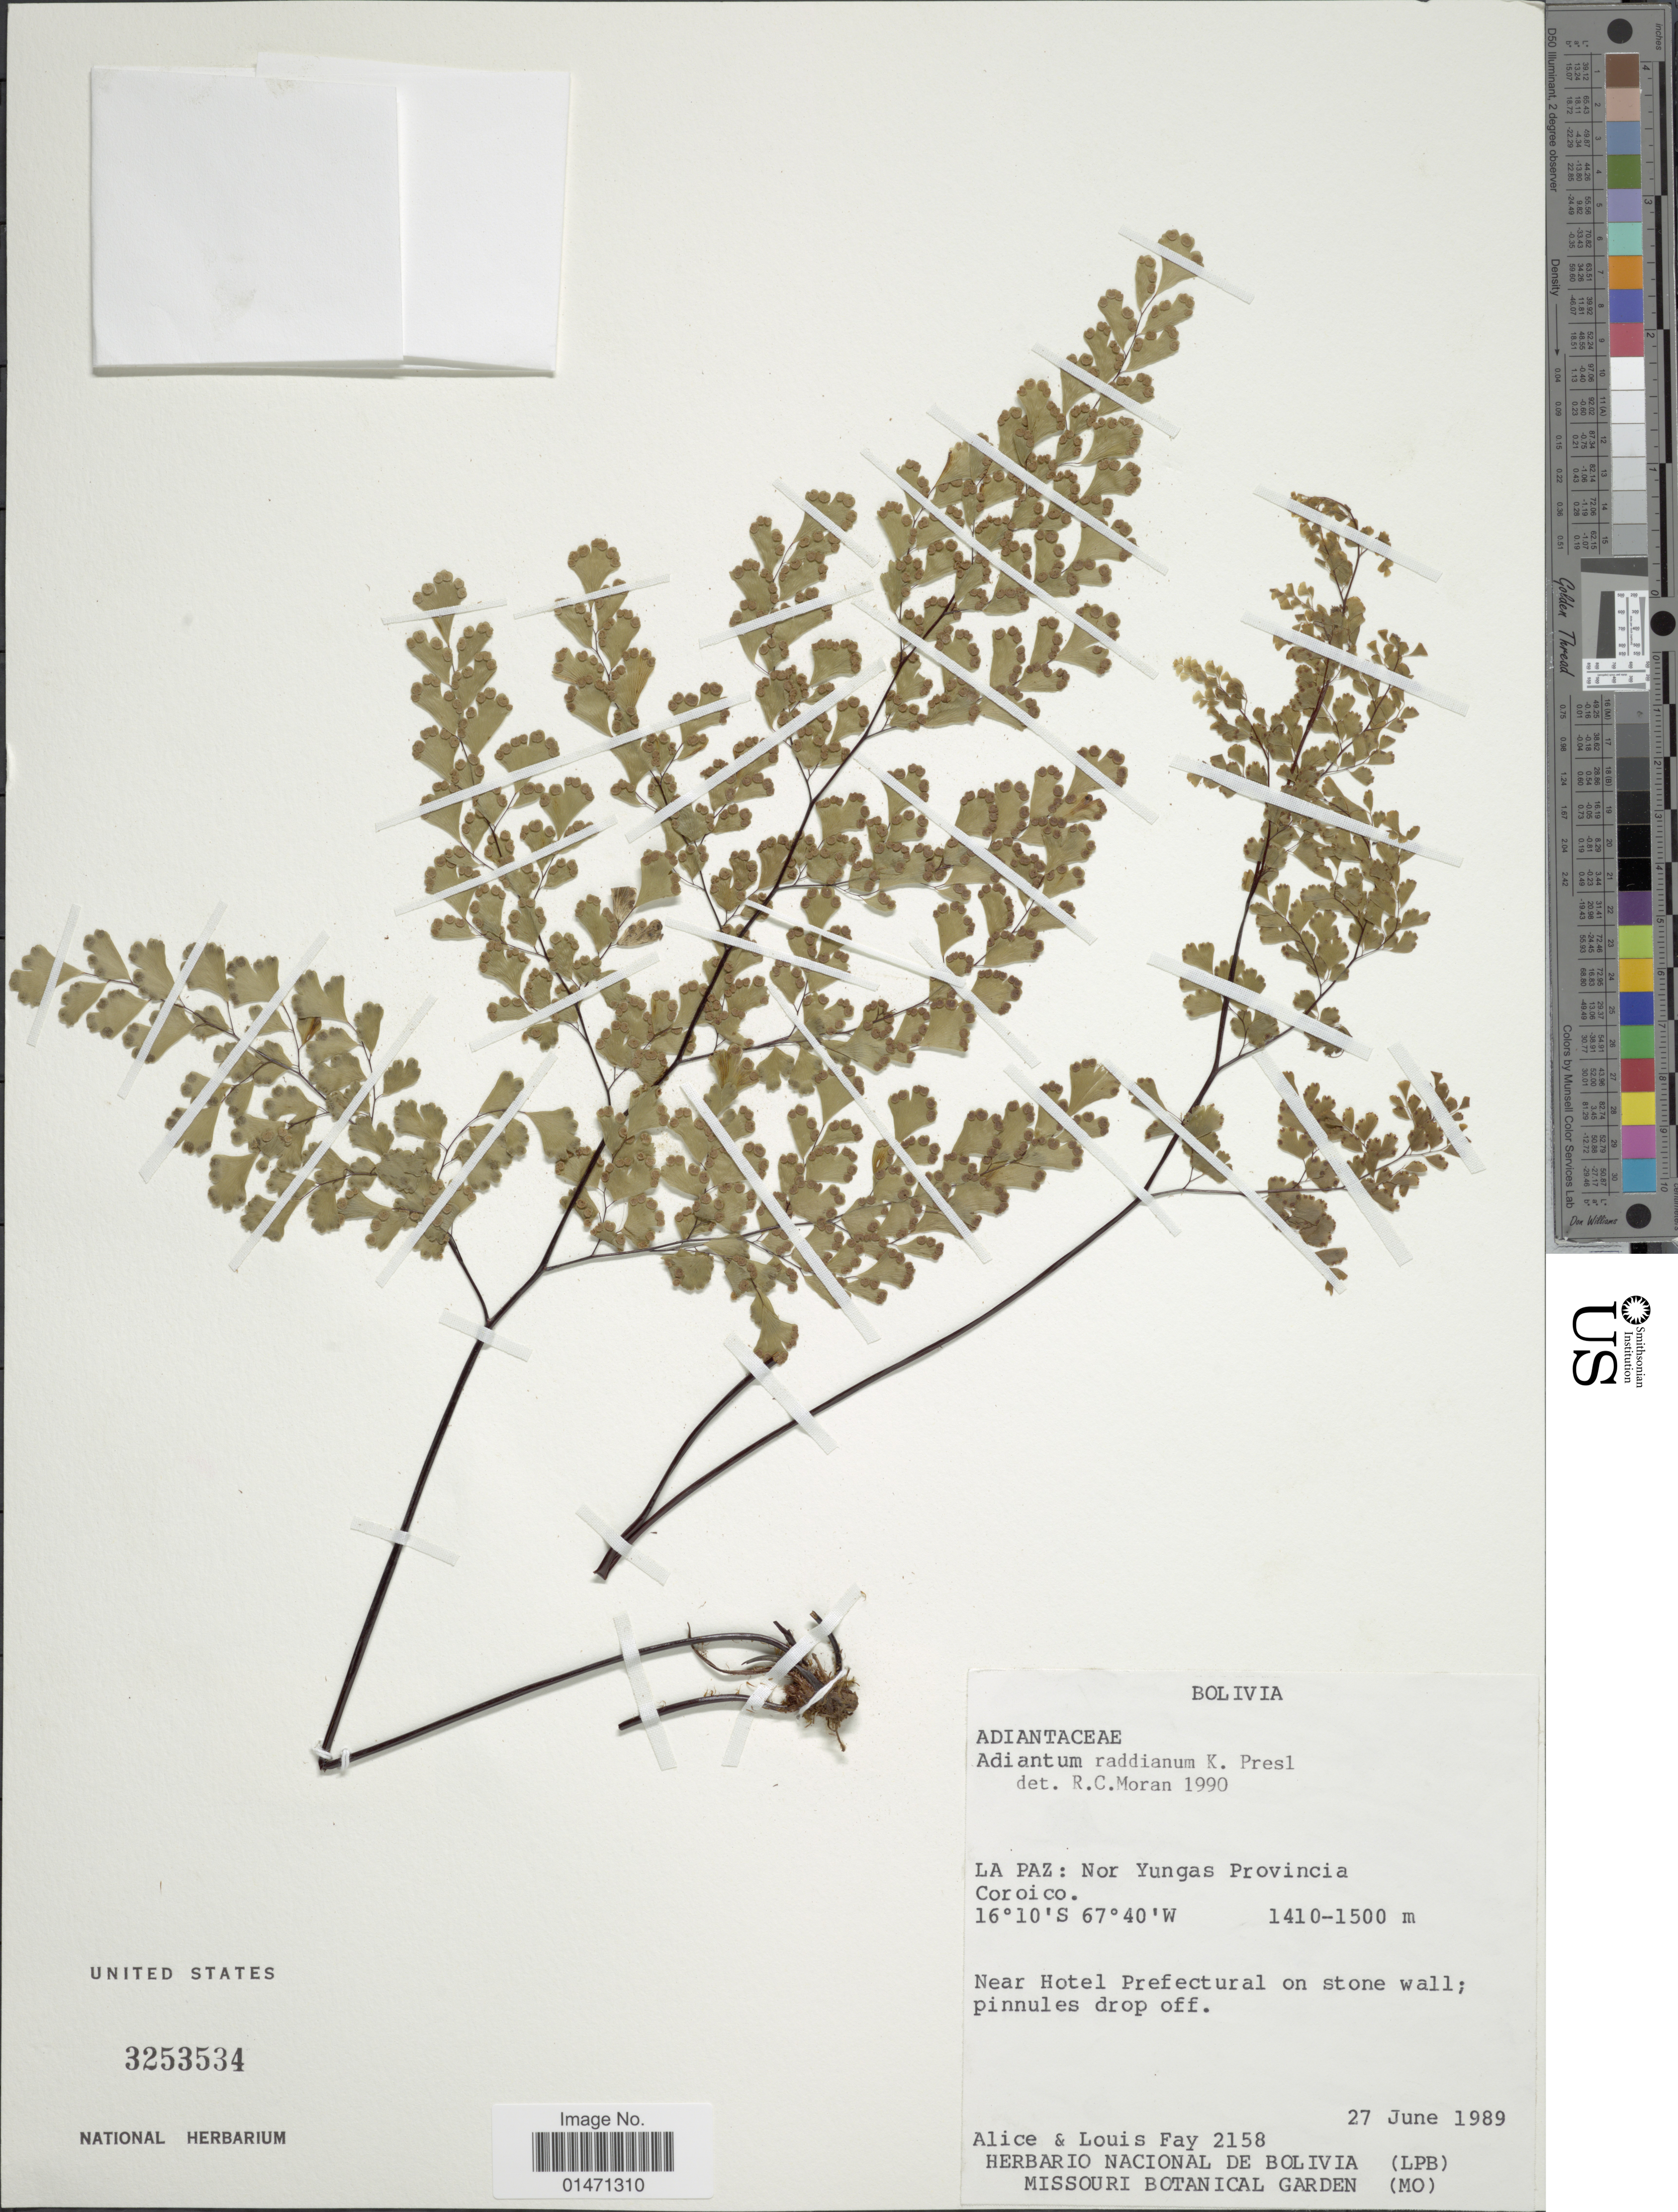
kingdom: Plantae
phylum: Tracheophyta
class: Polypodiopsida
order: Polypodiales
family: Pteridaceae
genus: Adiantum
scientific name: Adiantum raddianum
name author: C. Presl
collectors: A. Fay & L. Fay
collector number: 2158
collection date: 1989-06-27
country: Bolivia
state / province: La Paz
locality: La PAz: Nor Yungas provincia Coroico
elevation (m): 1410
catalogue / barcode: US 3253534